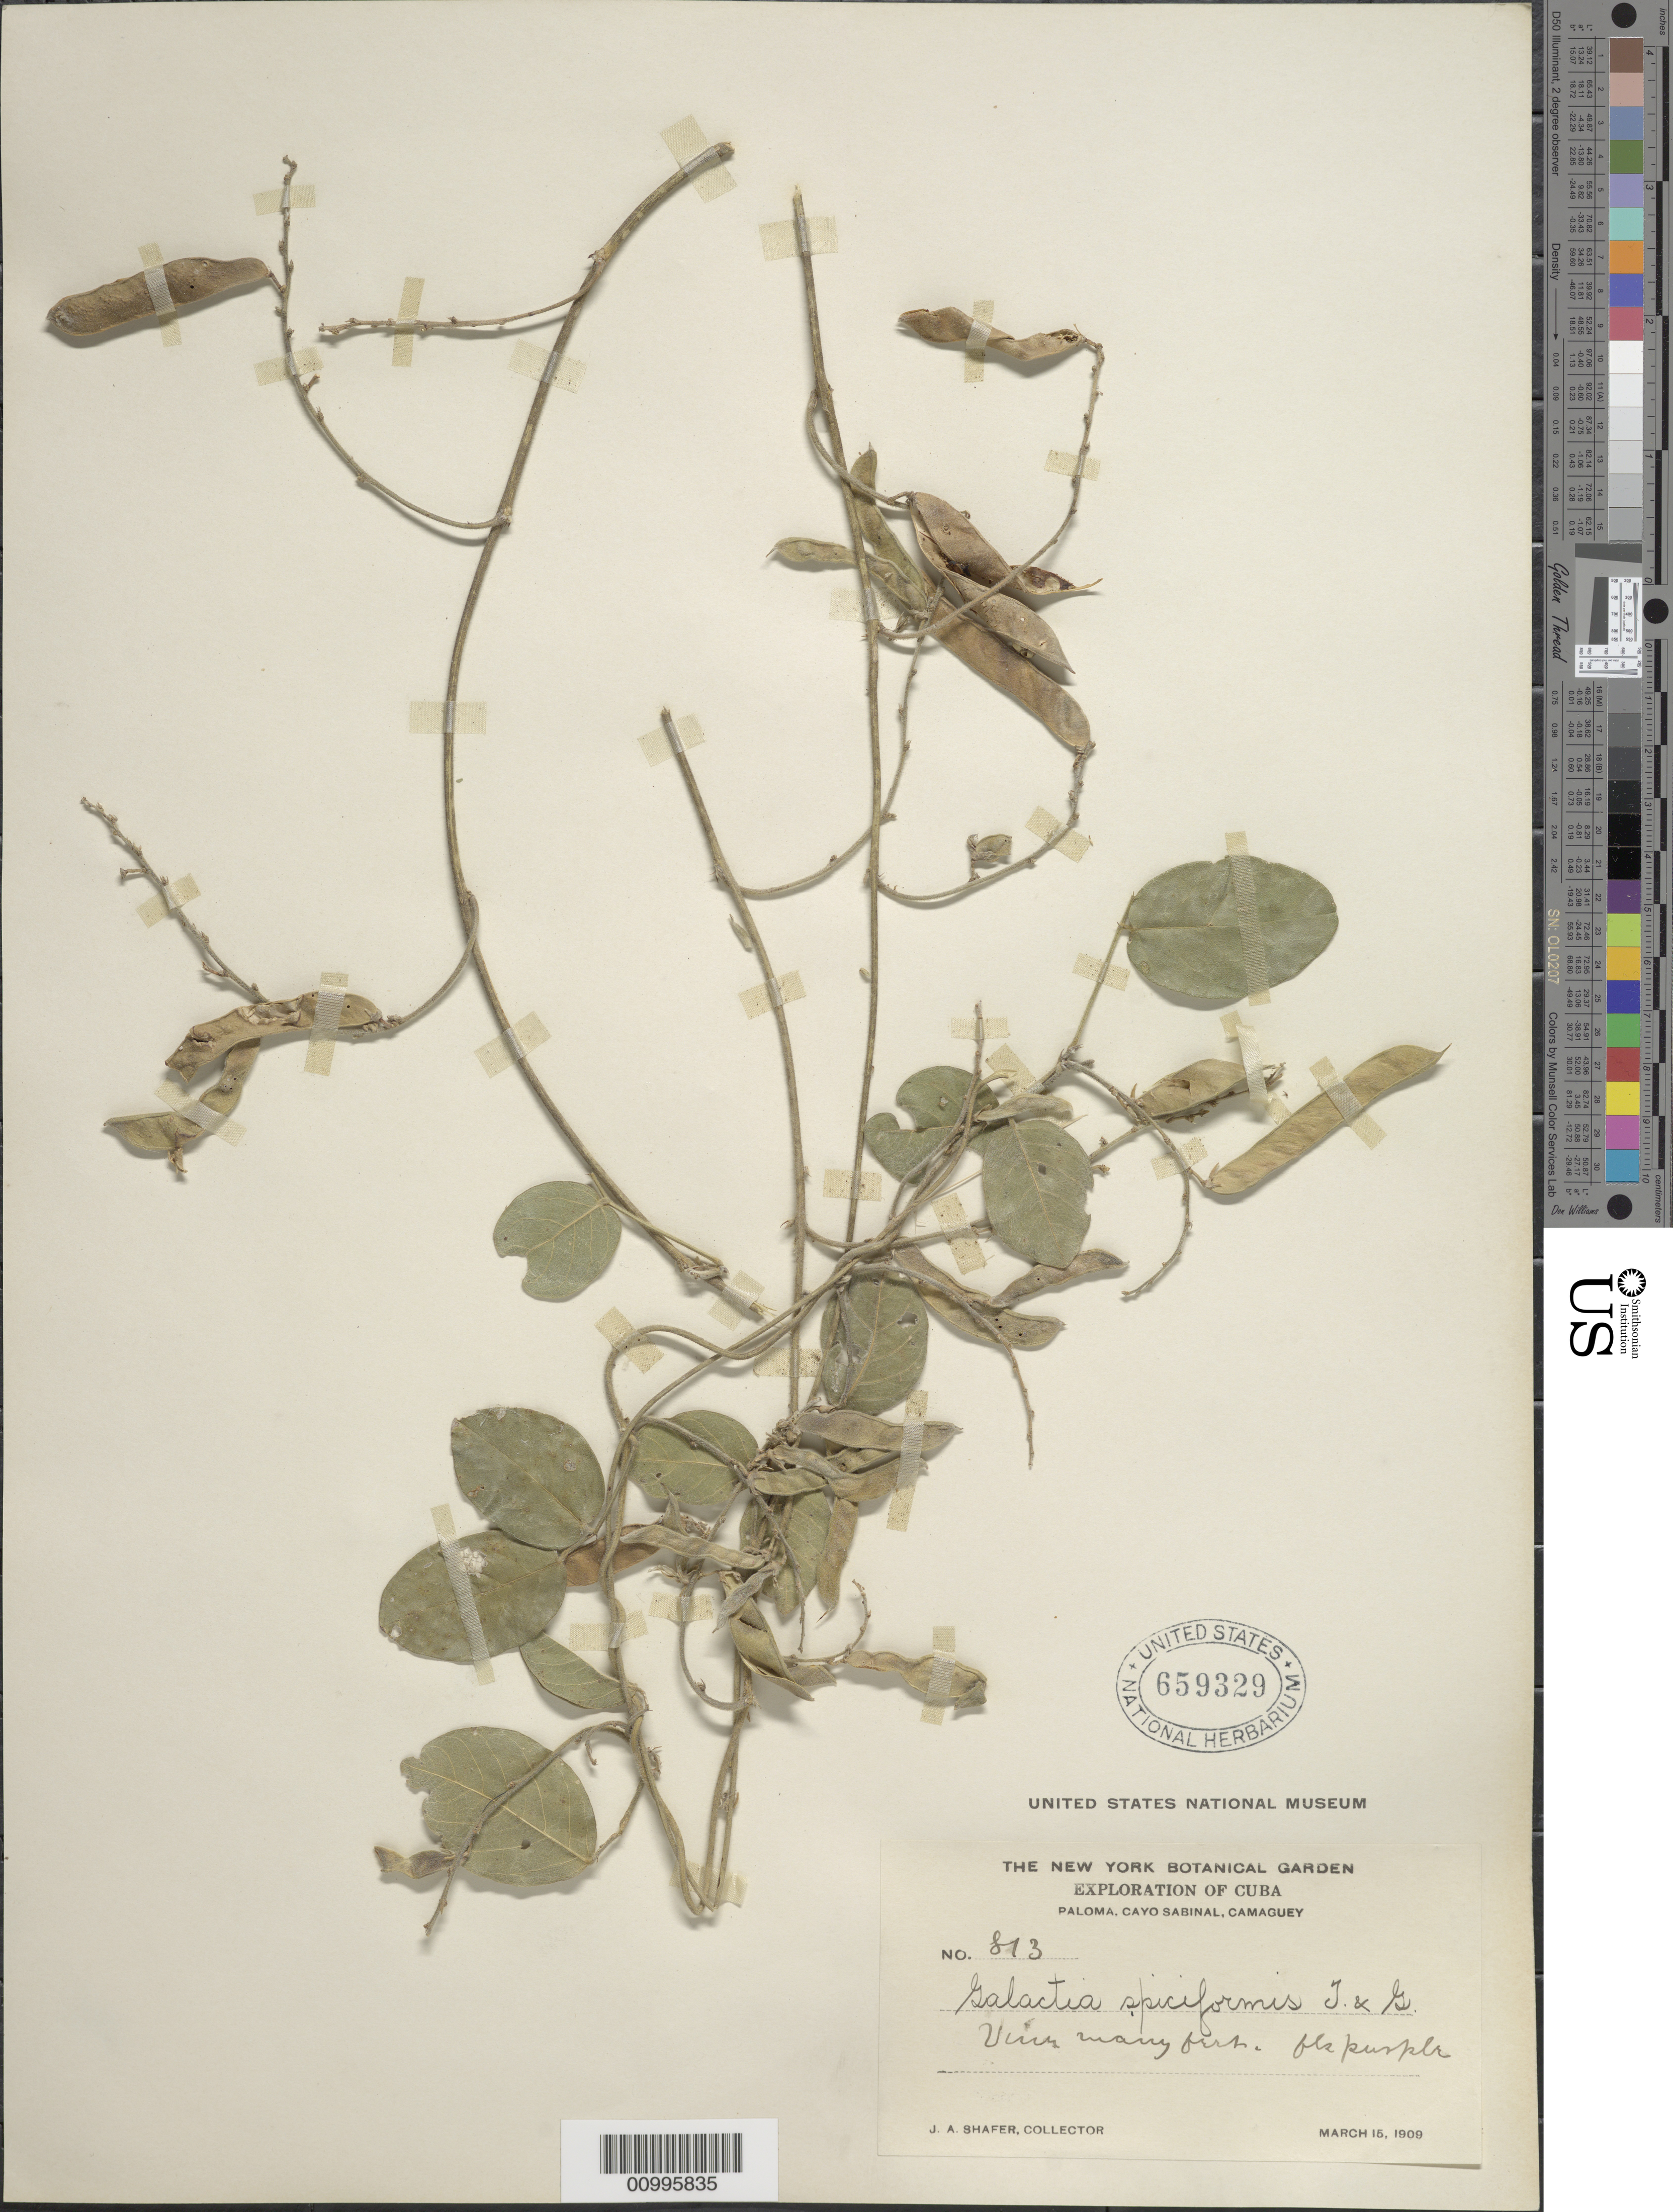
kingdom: Plantae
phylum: Tracheophyta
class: Magnoliopsida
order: Fabales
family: Fabaceae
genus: Galactia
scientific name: Galactia spiciformis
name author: Torr. & A. Gray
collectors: J. A. Shafer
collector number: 813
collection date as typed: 15 Mar 1909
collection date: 1909-03-15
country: Cuba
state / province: Camagüey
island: Cuba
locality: Paloma, Cayo Sabinal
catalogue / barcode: US 659329